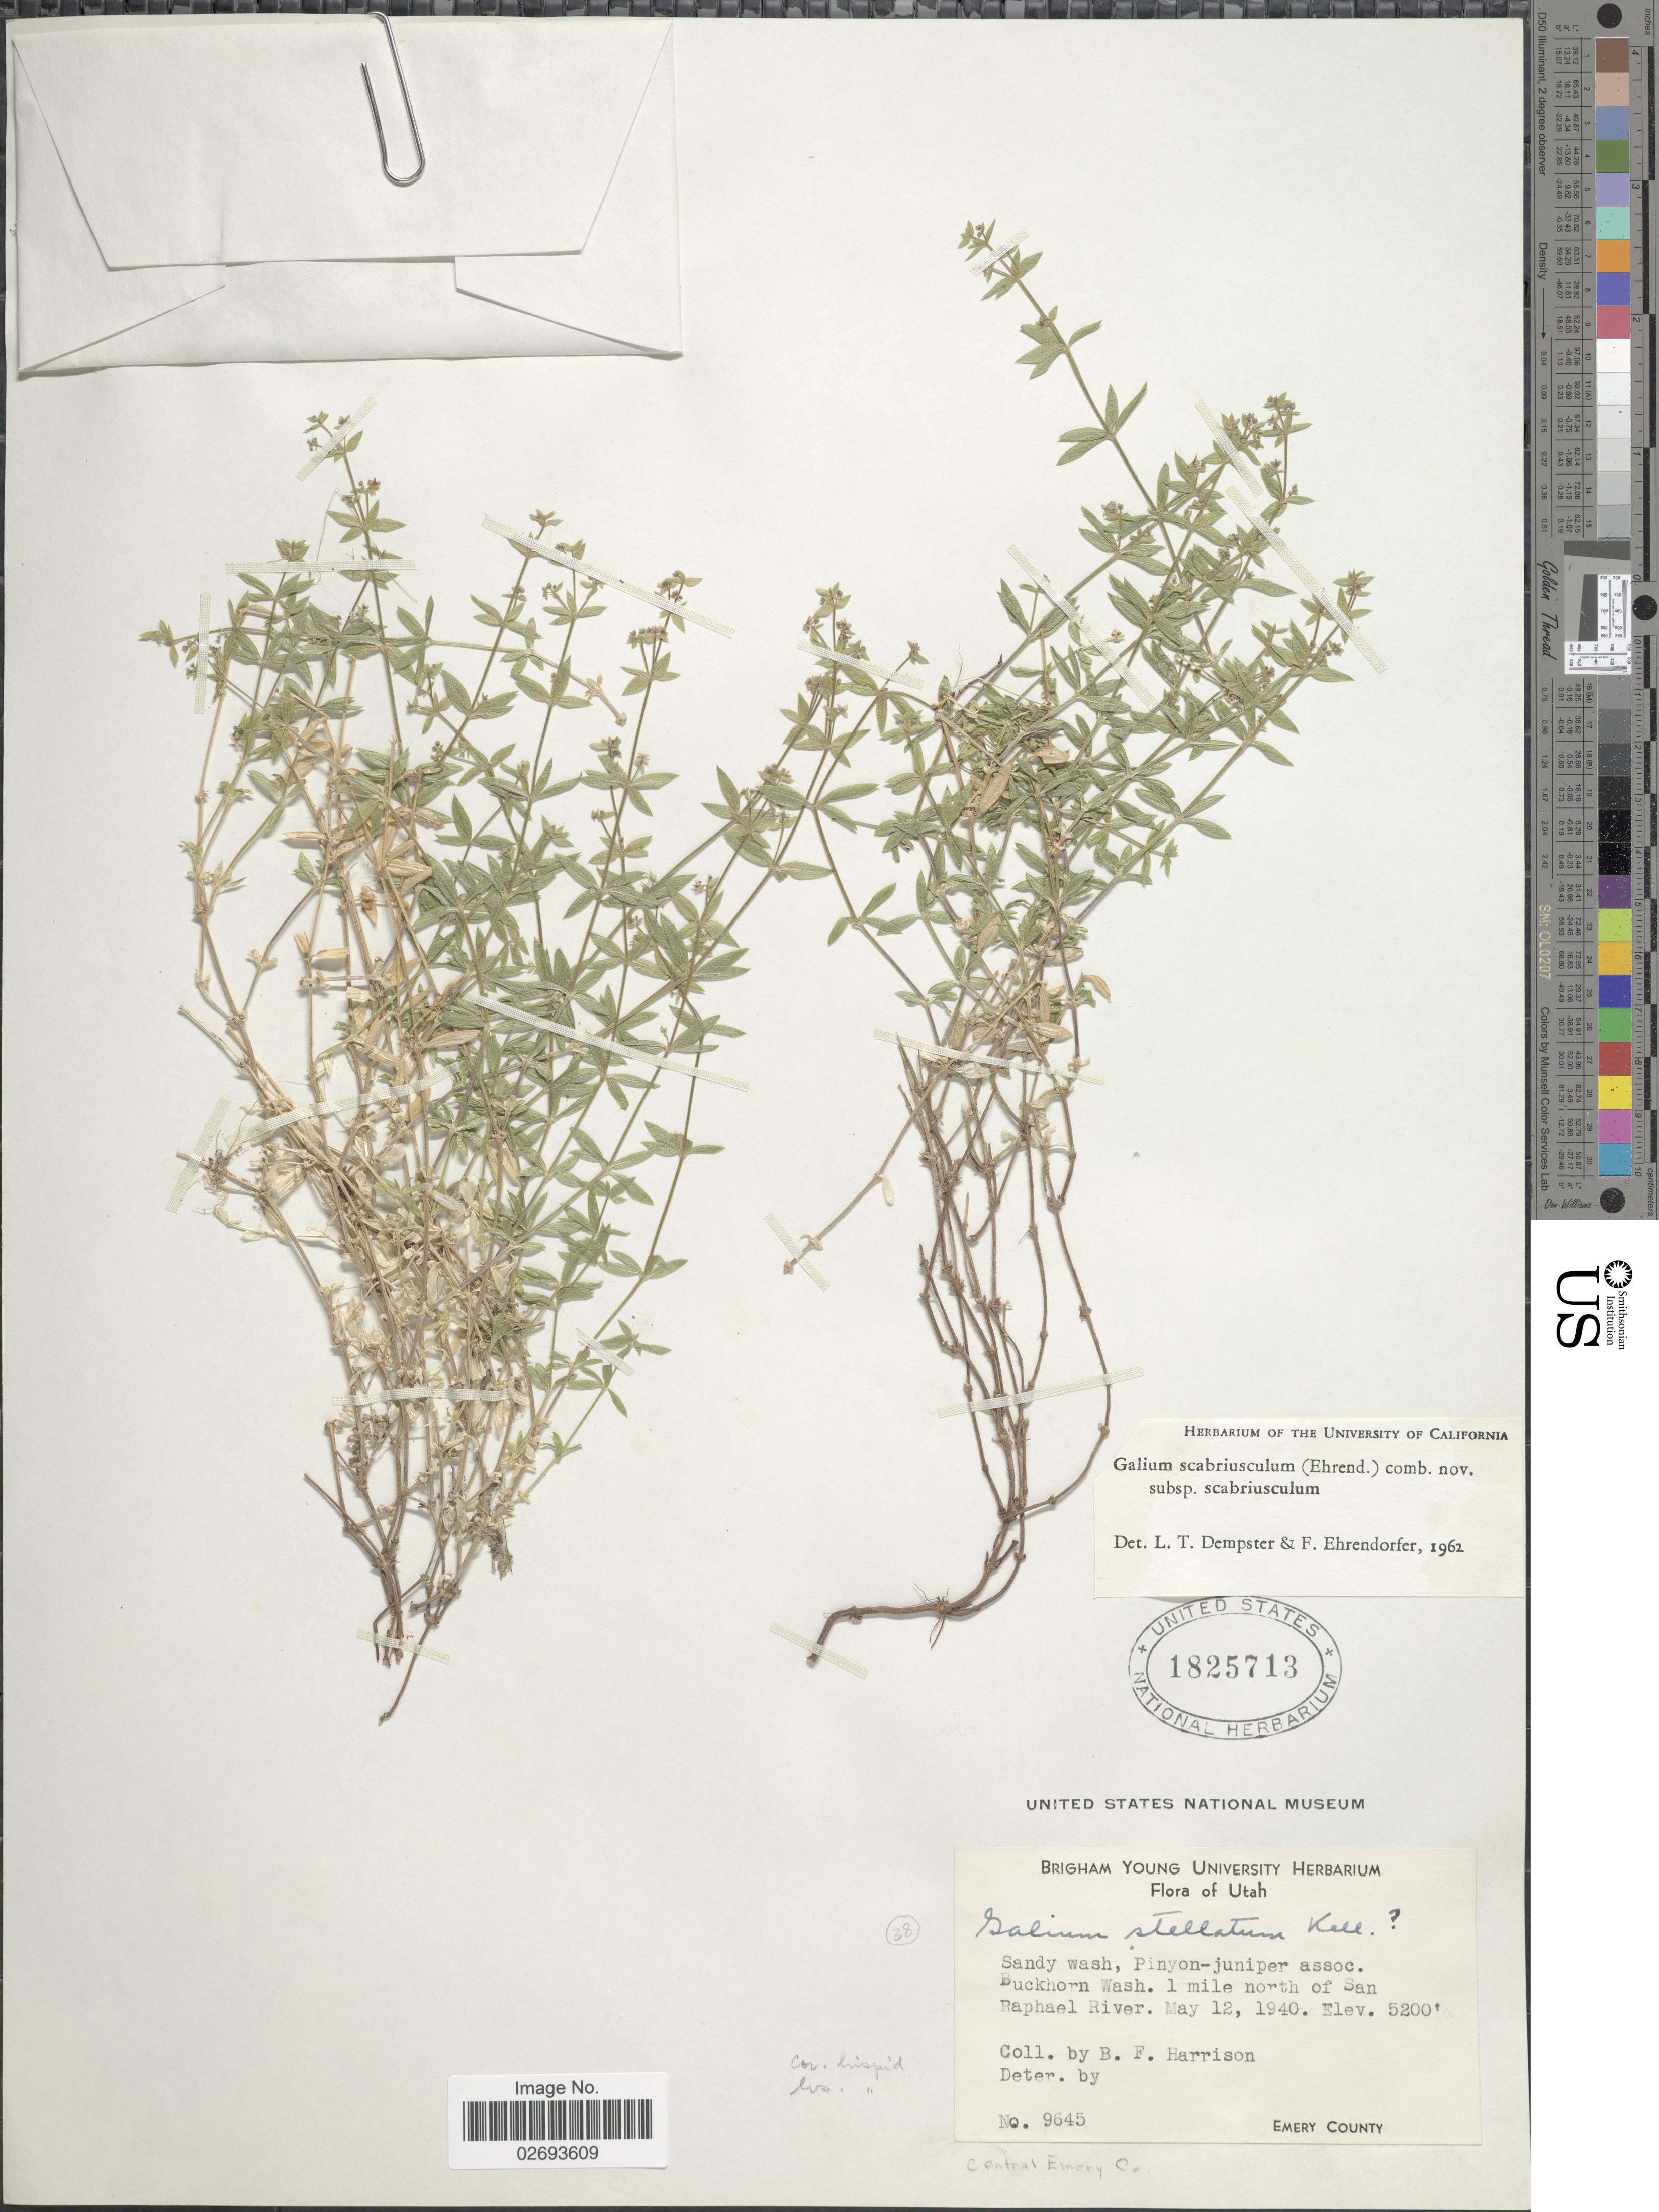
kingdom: Plantae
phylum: Tracheophyta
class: Magnoliopsida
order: Gentianales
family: Rubiaceae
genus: Galium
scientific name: Galium scabriusculum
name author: (Heinr. Braun ex Oborny) Dalla Torre & Sarnth.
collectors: B. F. Harrison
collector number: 9645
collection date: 1940-05-12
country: United States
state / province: Utah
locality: Buckhorn Wash. 1 mile north of San Raphael River, Emery County, Central Emery Co.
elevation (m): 1585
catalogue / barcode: US 1825713